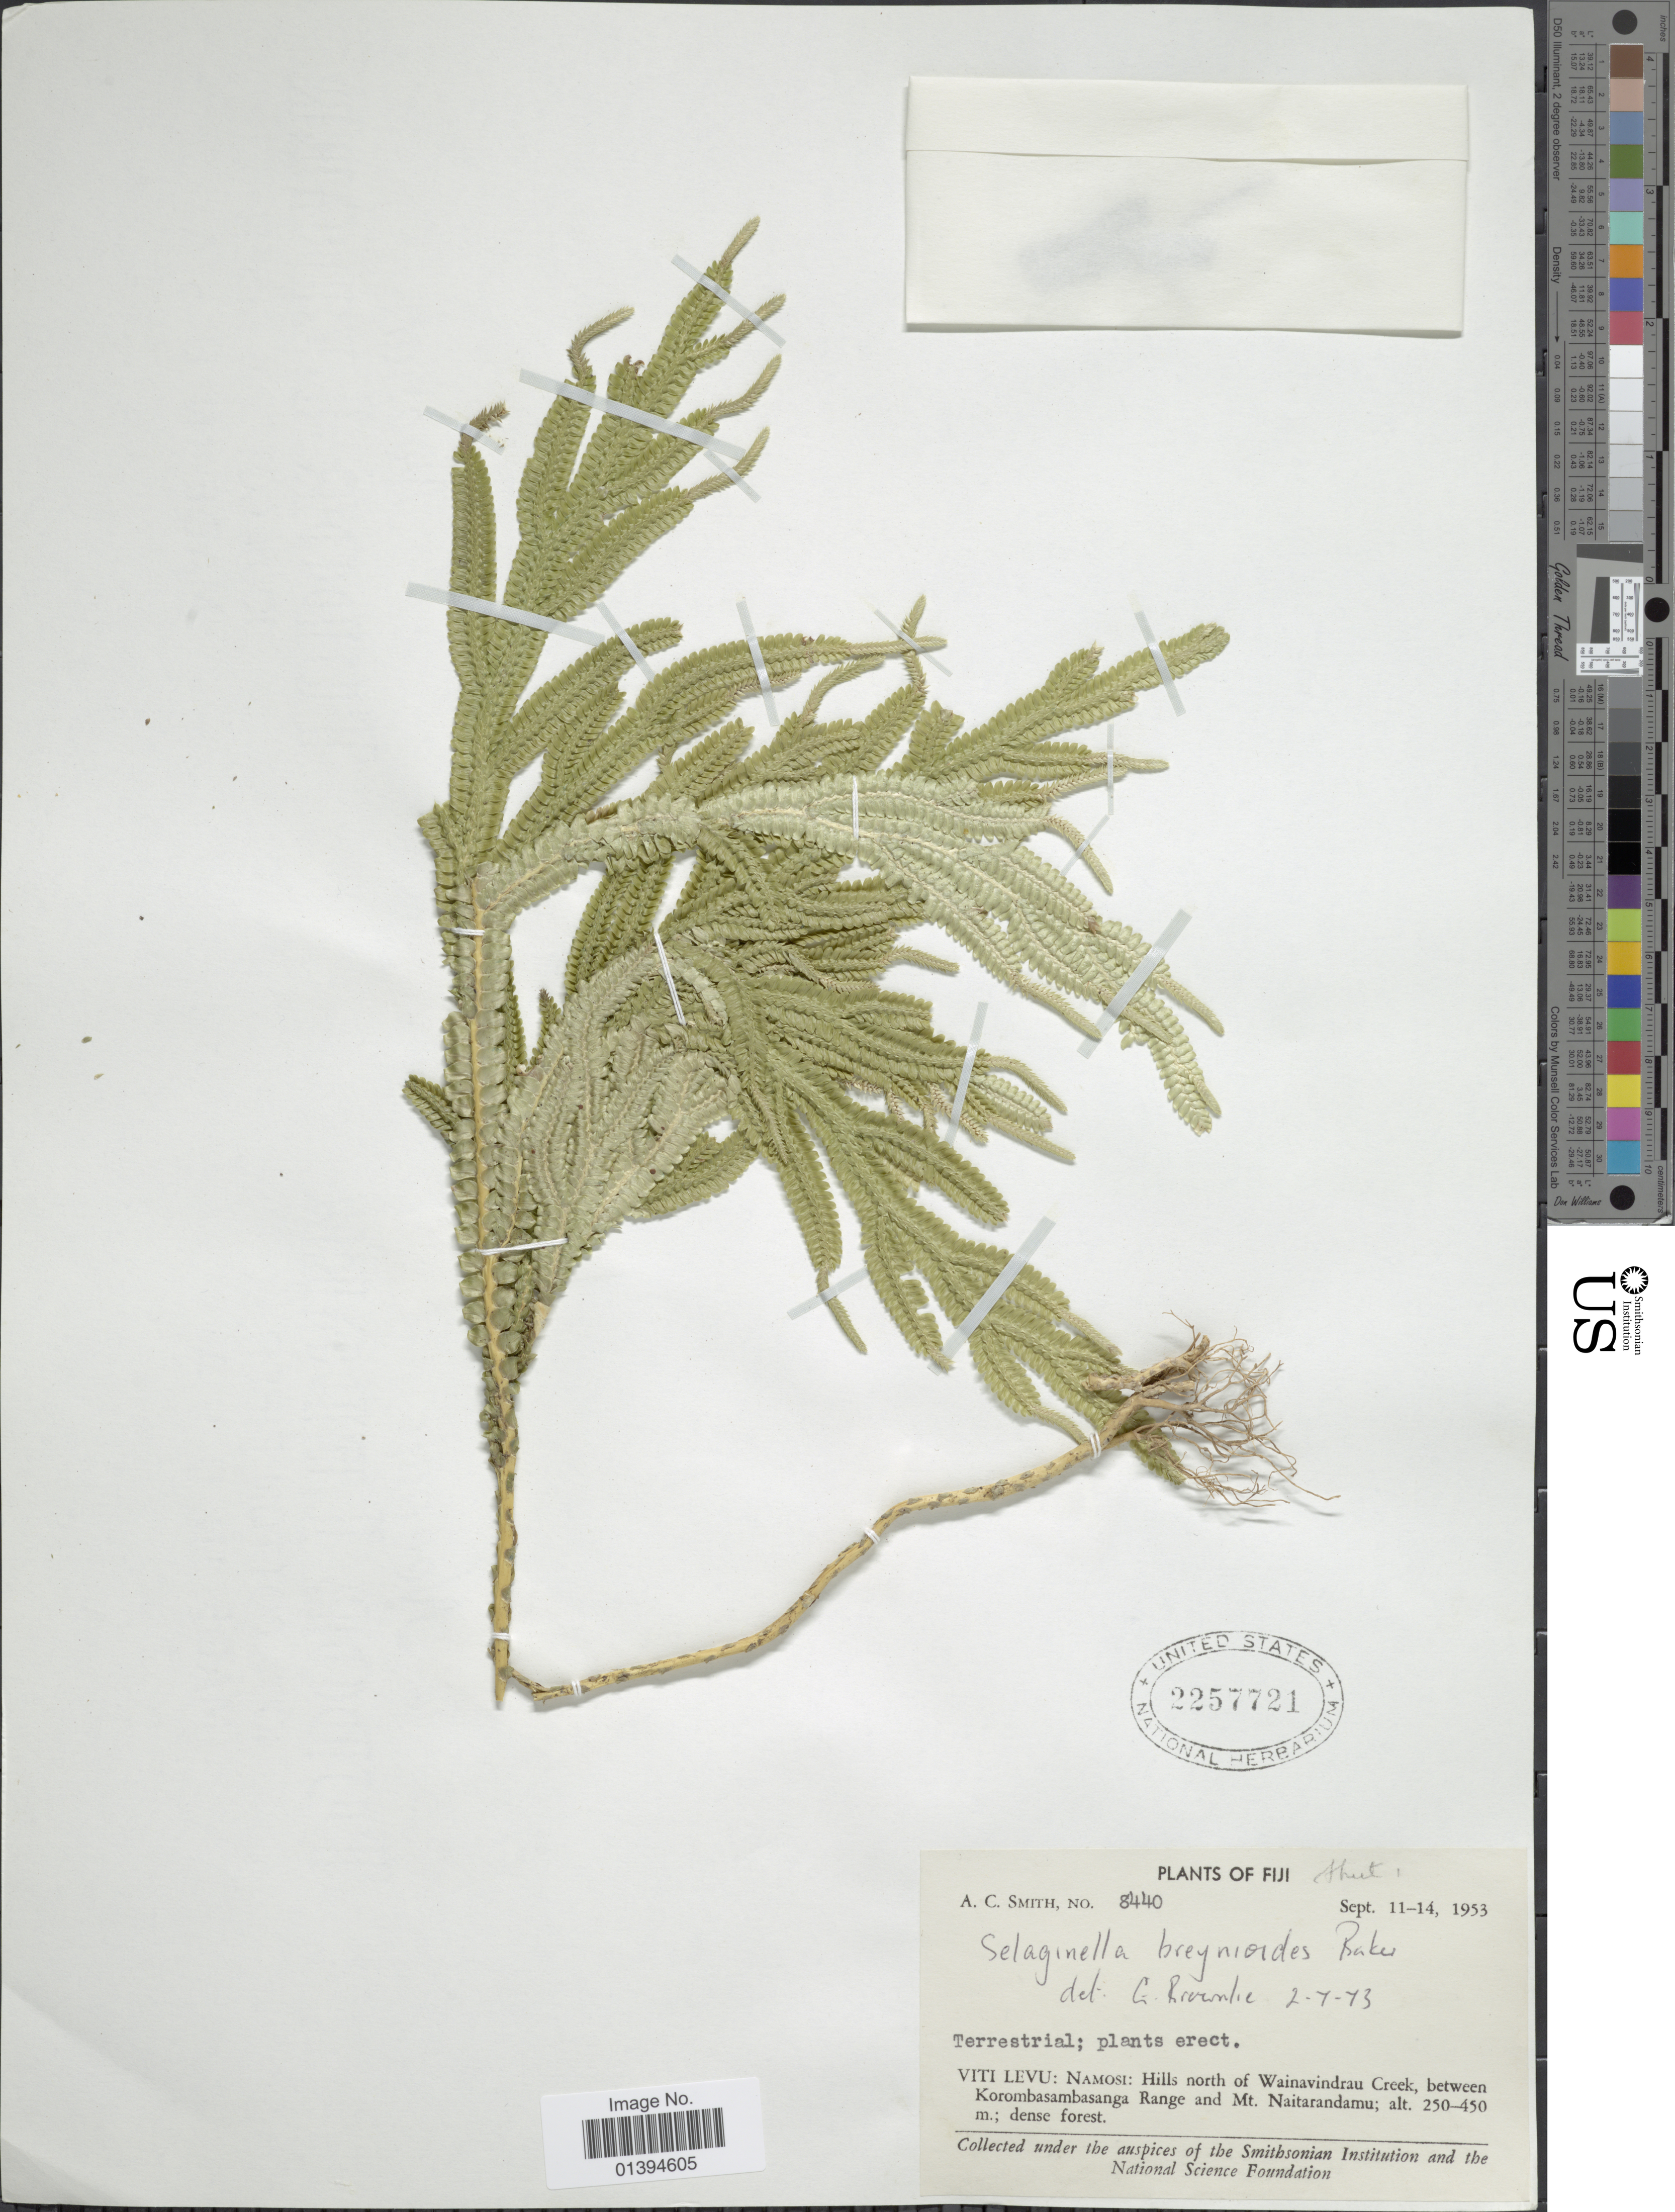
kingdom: Plantae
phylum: Tracheophyta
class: Lycopodiopsida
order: Selaginellales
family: Selaginellaceae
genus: Selaginella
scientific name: Selaginella breynioides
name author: Baker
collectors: A. C. Smith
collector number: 8440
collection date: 1953-09-11/1953-09-14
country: Fiji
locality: Viti Levu: Namosi North of Wainavindrau Creek, between Korombasambasanga Range and Mt. Naitarandamu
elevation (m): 250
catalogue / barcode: US 2257721